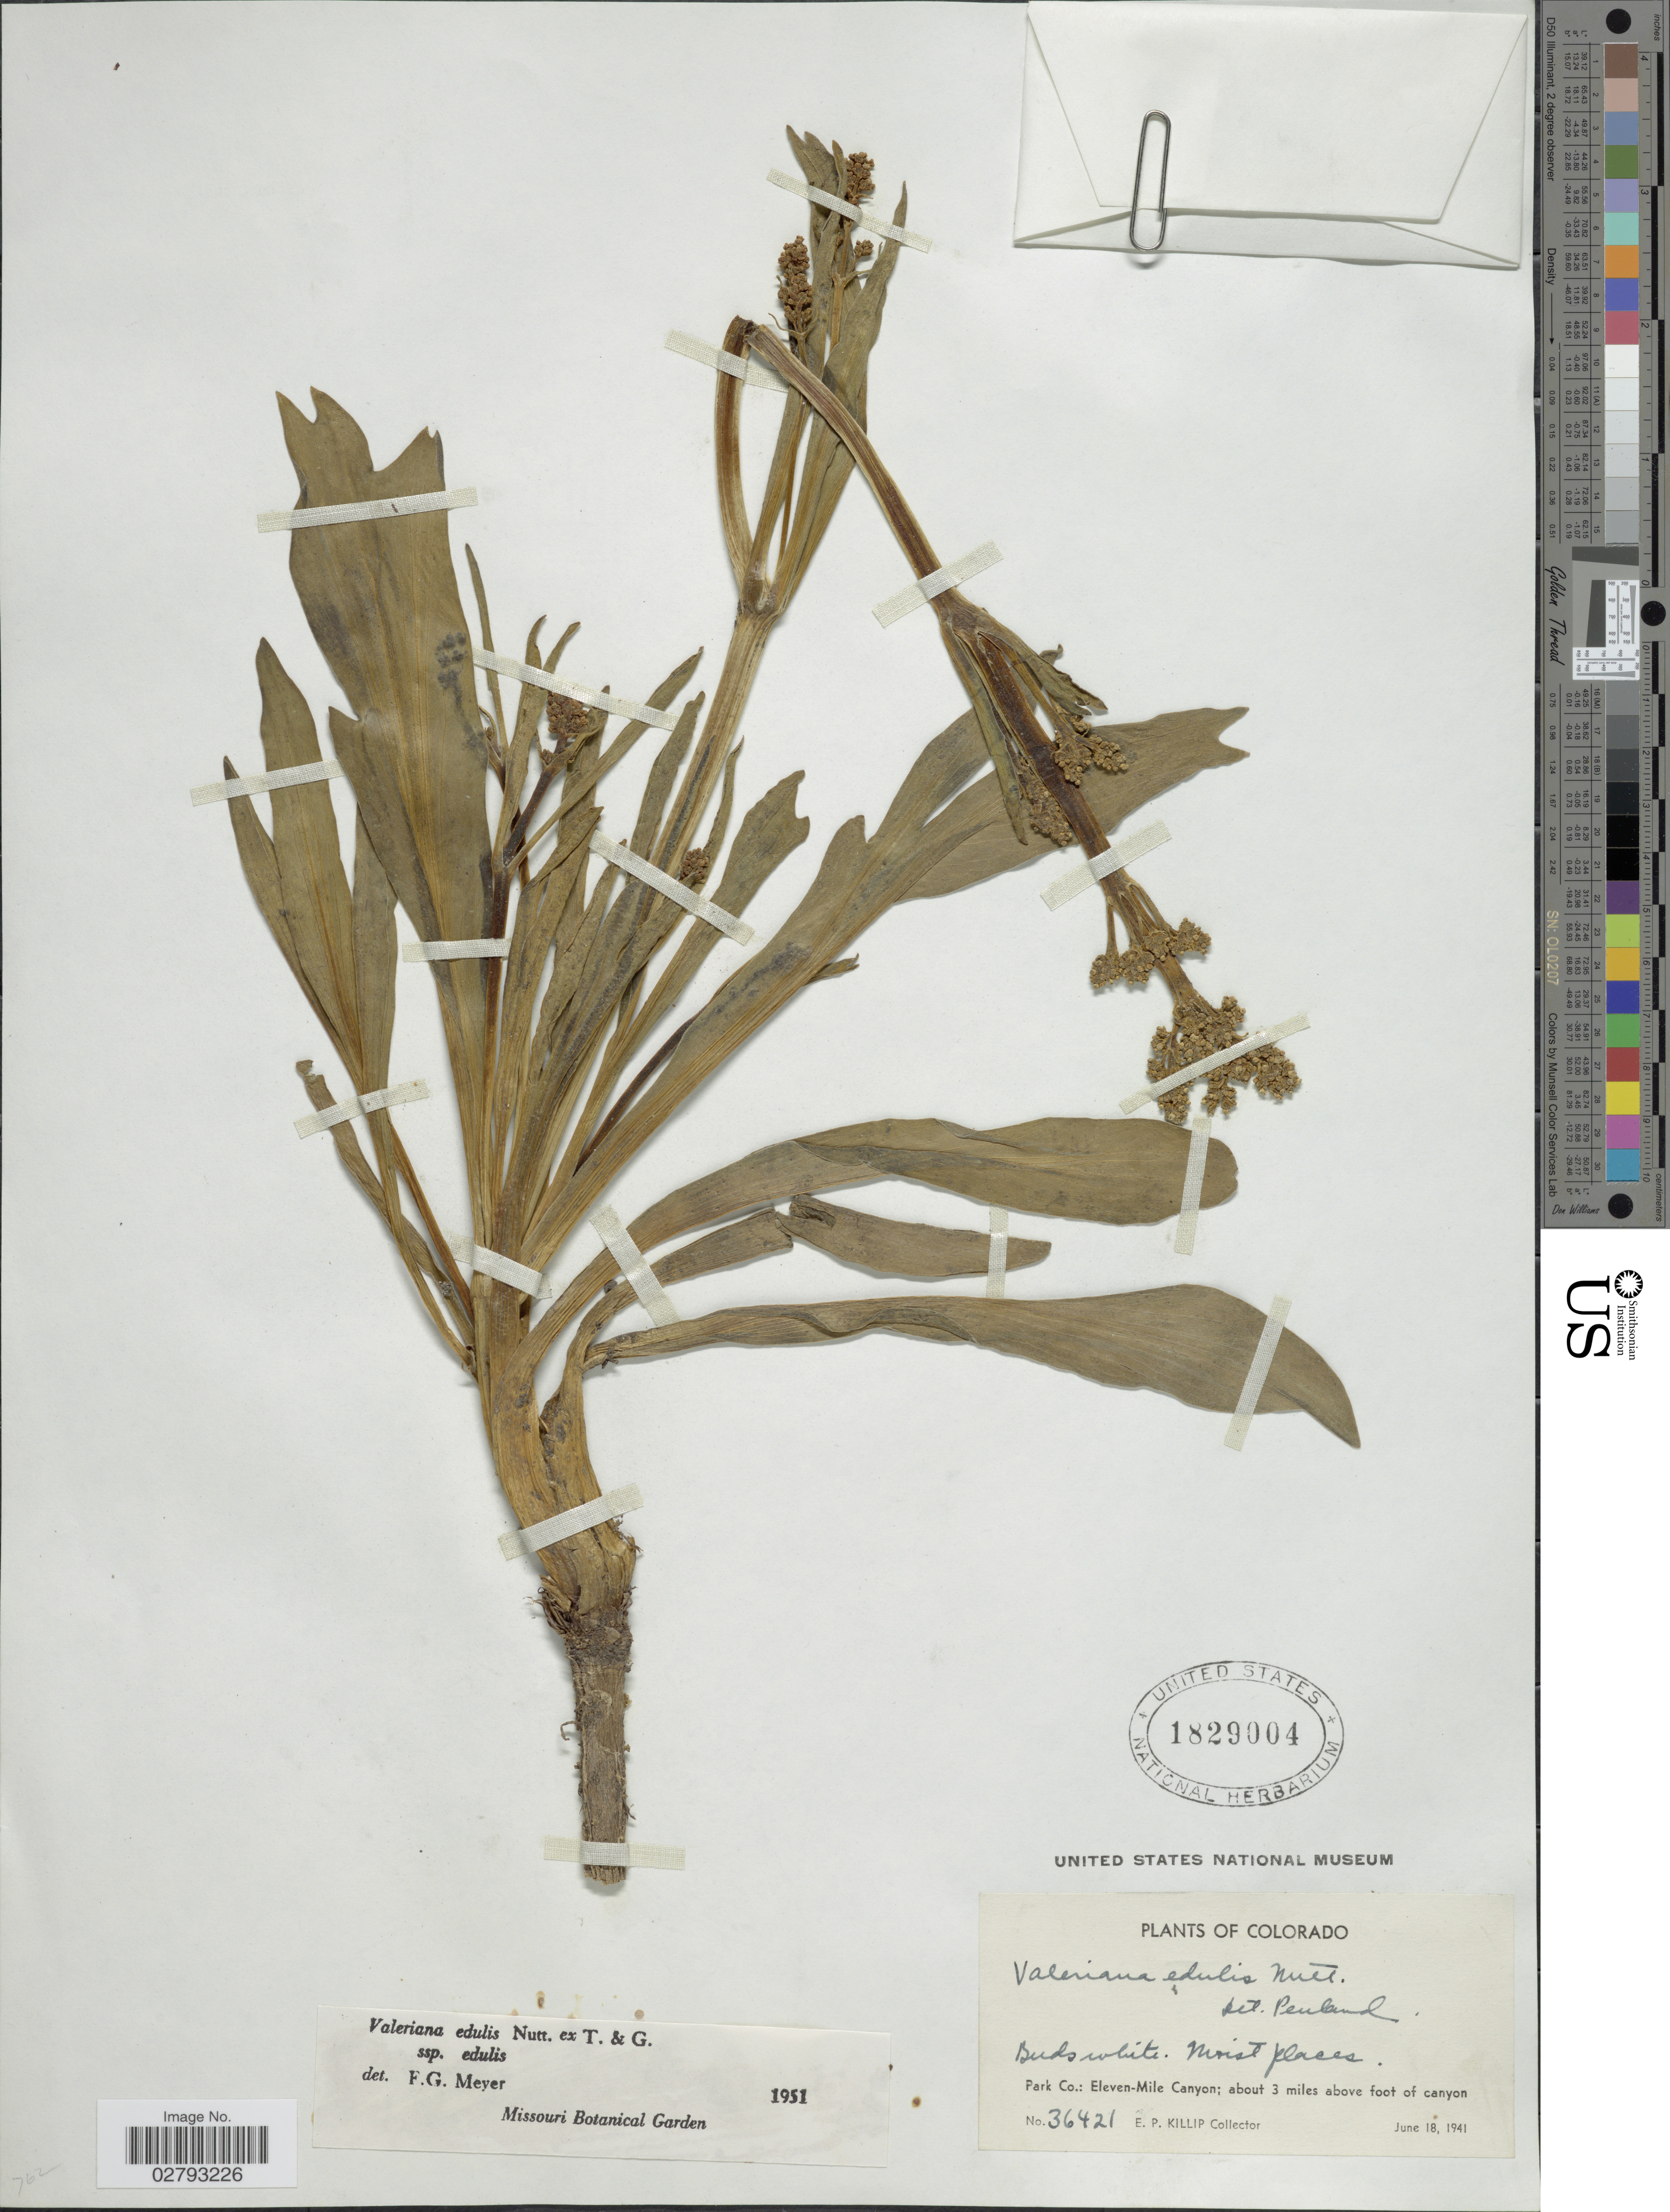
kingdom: Plantae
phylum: Tracheophyta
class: Magnoliopsida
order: Dipsacales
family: Caprifoliaceae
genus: Valeriana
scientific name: Valeriana edulis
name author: Nutt.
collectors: E. P. Killip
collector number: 36421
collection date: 1941-06-18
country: United States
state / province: Colorado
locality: Park Co.: Eleven-Mile Canyon; about 3 miles above foot of canyon.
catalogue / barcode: US 1829004